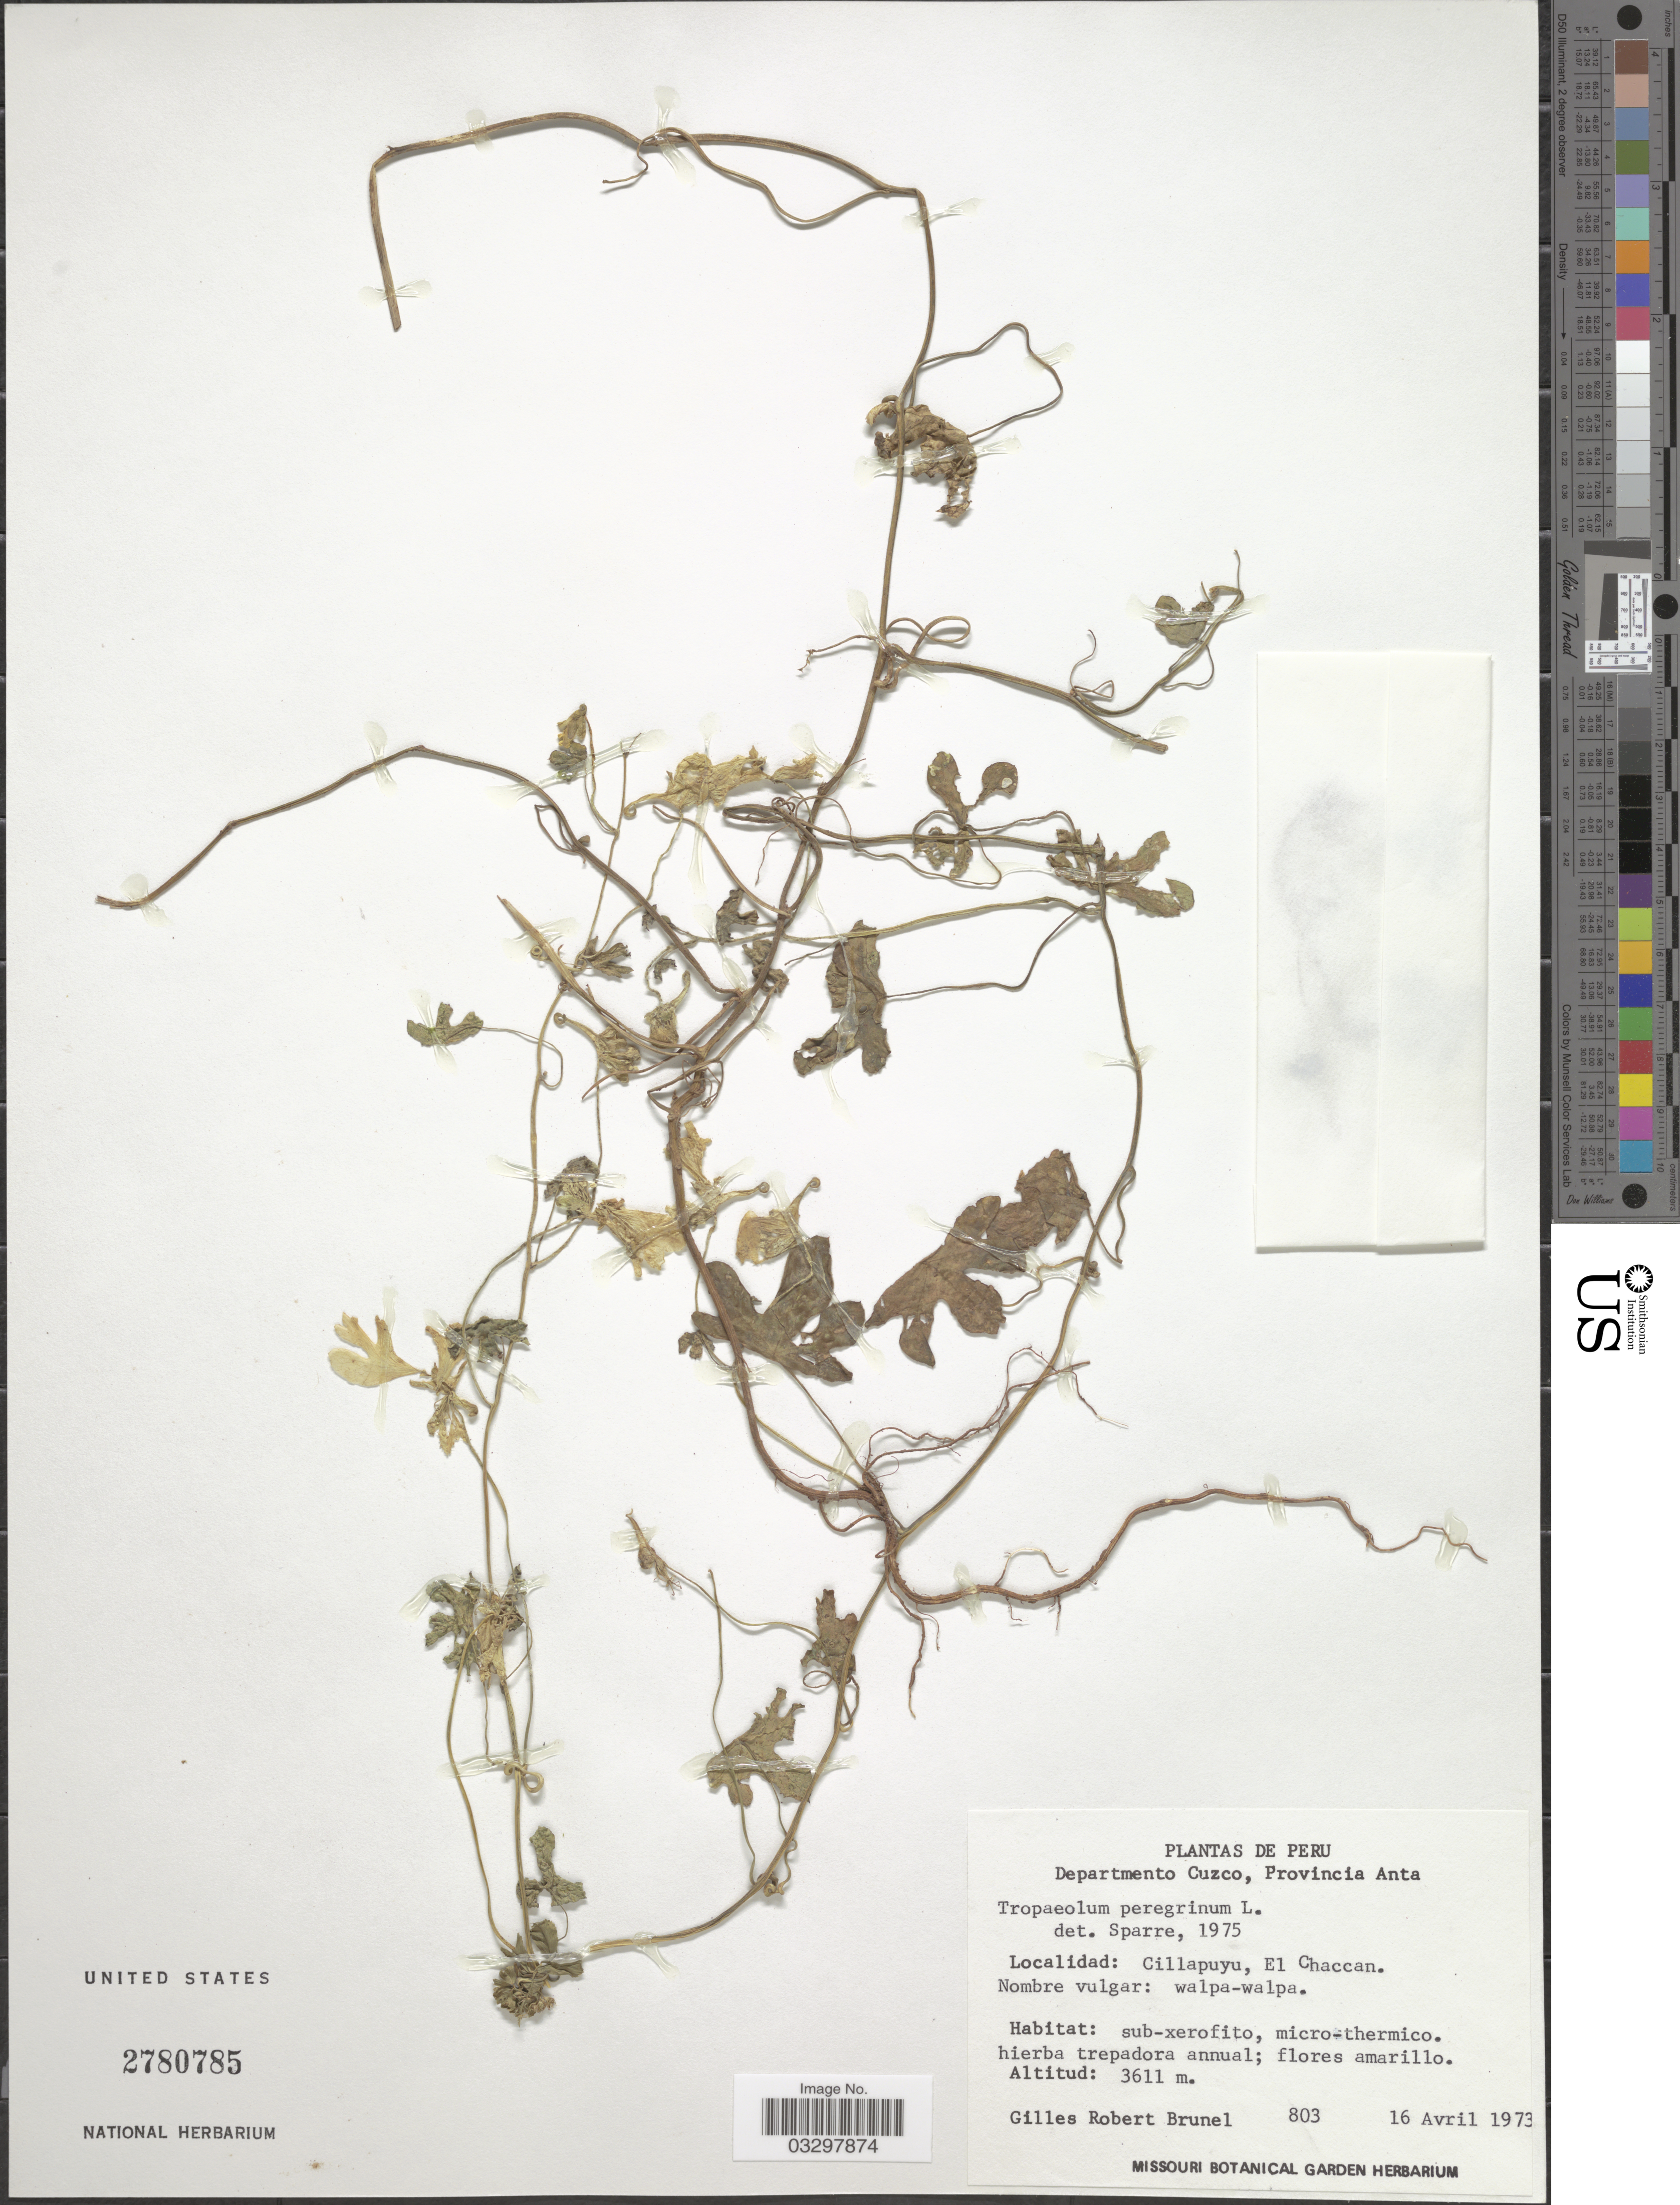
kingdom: Plantae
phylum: Tracheophyta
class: Magnoliopsida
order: Brassicales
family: Tropaeolaceae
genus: Tropaeolum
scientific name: Tropaeolum peregrinum var. peregrinum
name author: L.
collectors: G. Brunel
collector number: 803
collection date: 1973-04-16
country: Peru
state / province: Cusco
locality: Departamento Cuzco, Provincia Anta, Cillapuyu, El Chaccan.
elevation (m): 3611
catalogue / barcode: US 2780785